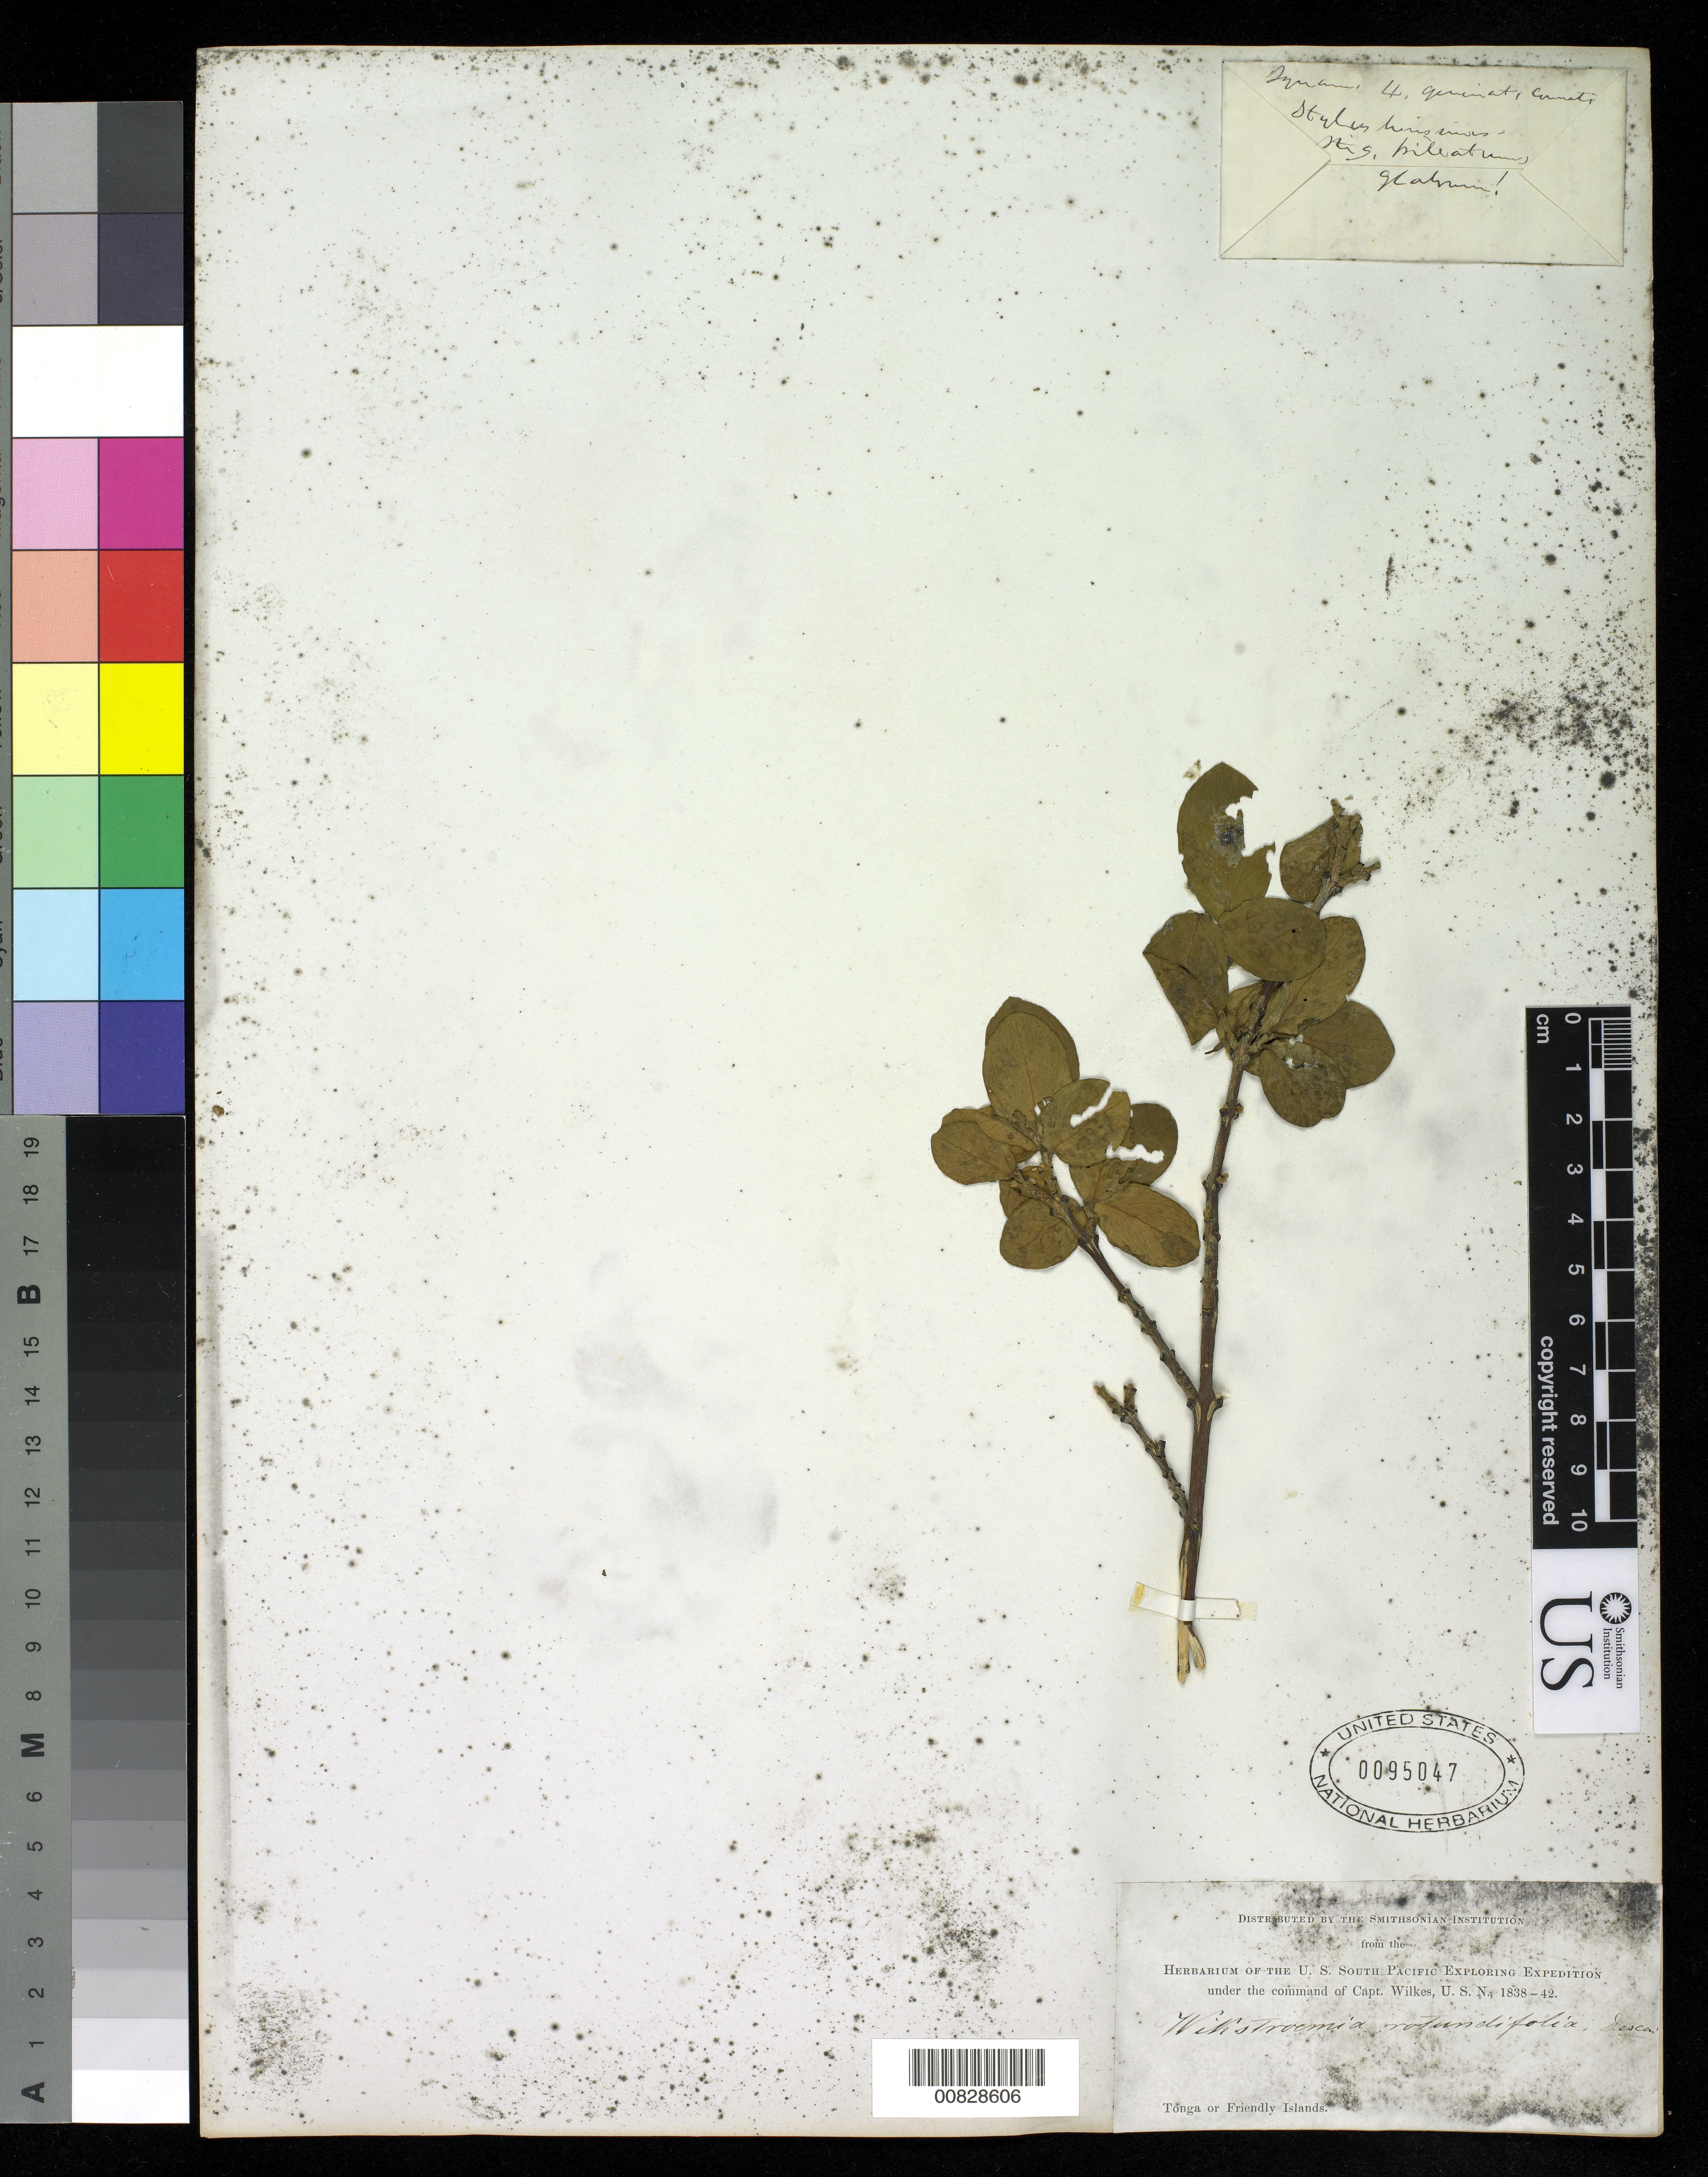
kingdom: Plantae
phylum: Tracheophyta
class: Magnoliopsida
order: Malvales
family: Thymelaeaceae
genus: Wikstroemia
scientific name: Wikstroemia rotundifolia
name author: Decne.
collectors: Wilkes Explor. Exped.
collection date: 1838/1842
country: Tonga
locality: Tonga or Friendly Islands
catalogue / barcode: US 95047